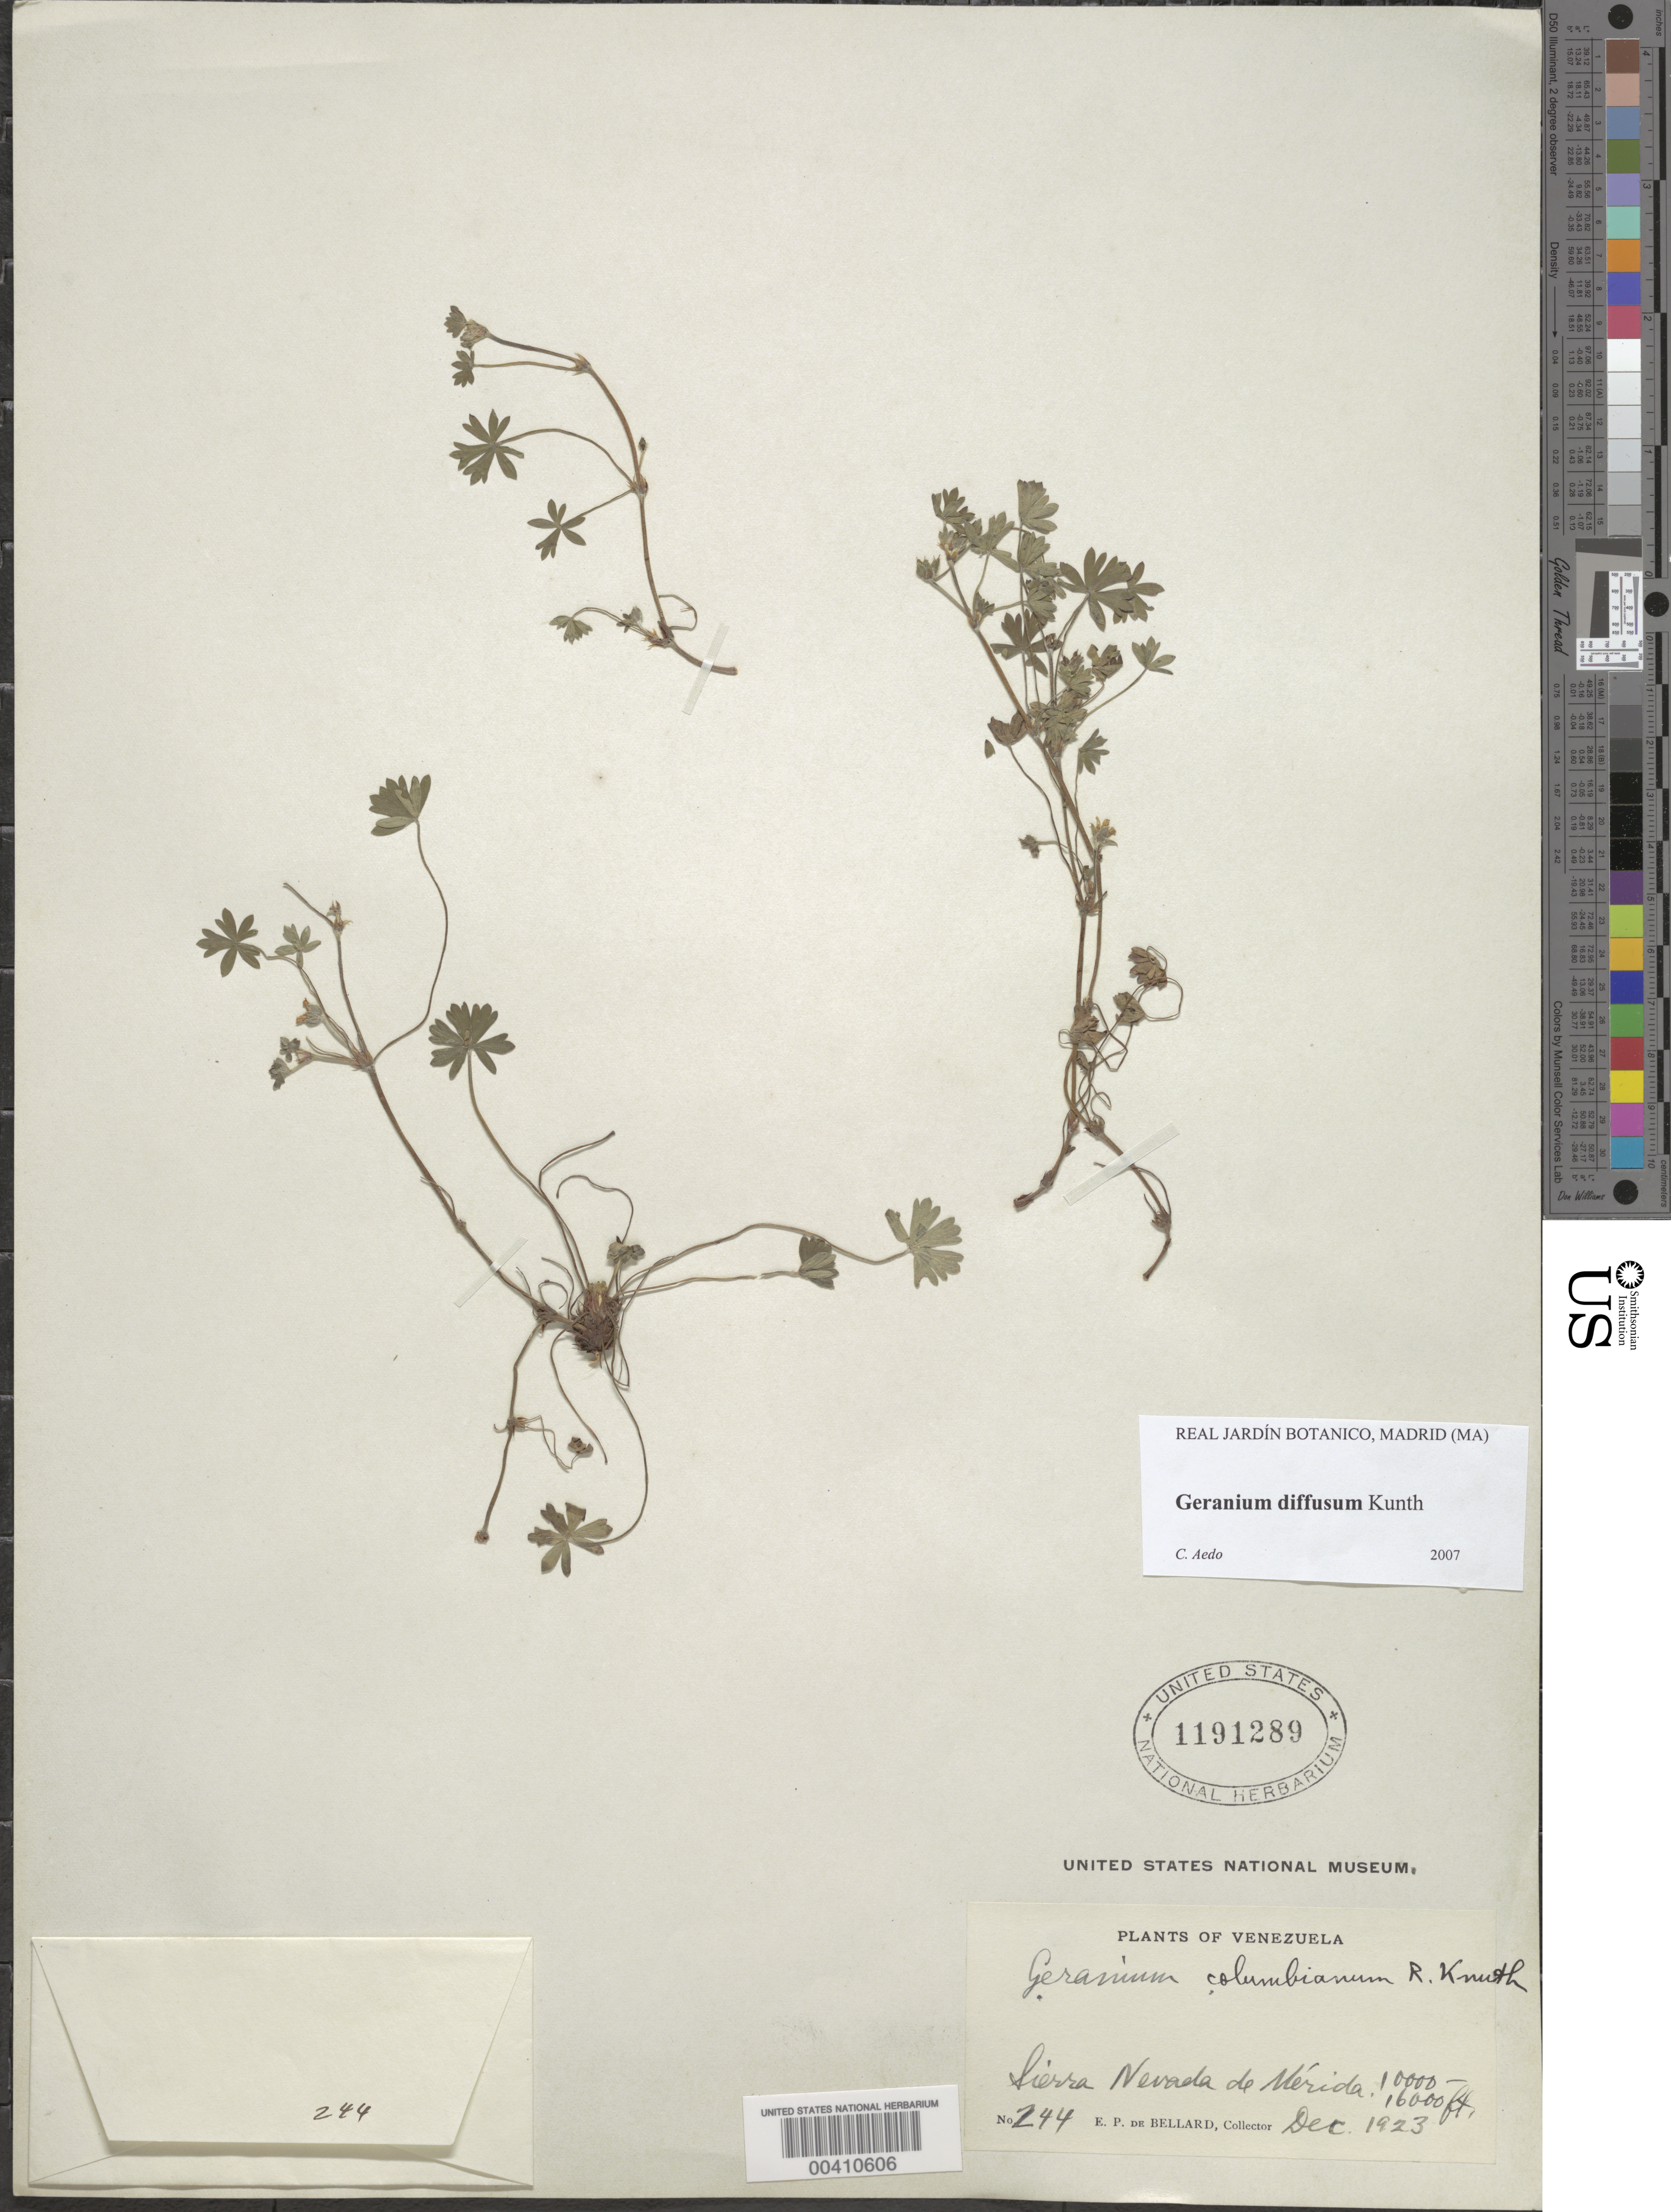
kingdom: Plantae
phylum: Tracheophyta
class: Magnoliopsida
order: Geraniales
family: Geraniaceae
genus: Geranium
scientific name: Geranium diffusum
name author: Kunth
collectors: E. de Bellard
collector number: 244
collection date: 1923-12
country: Venezuela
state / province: Mérida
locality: Sierra Nevada de Mérida.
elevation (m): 3048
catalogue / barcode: US 1191289